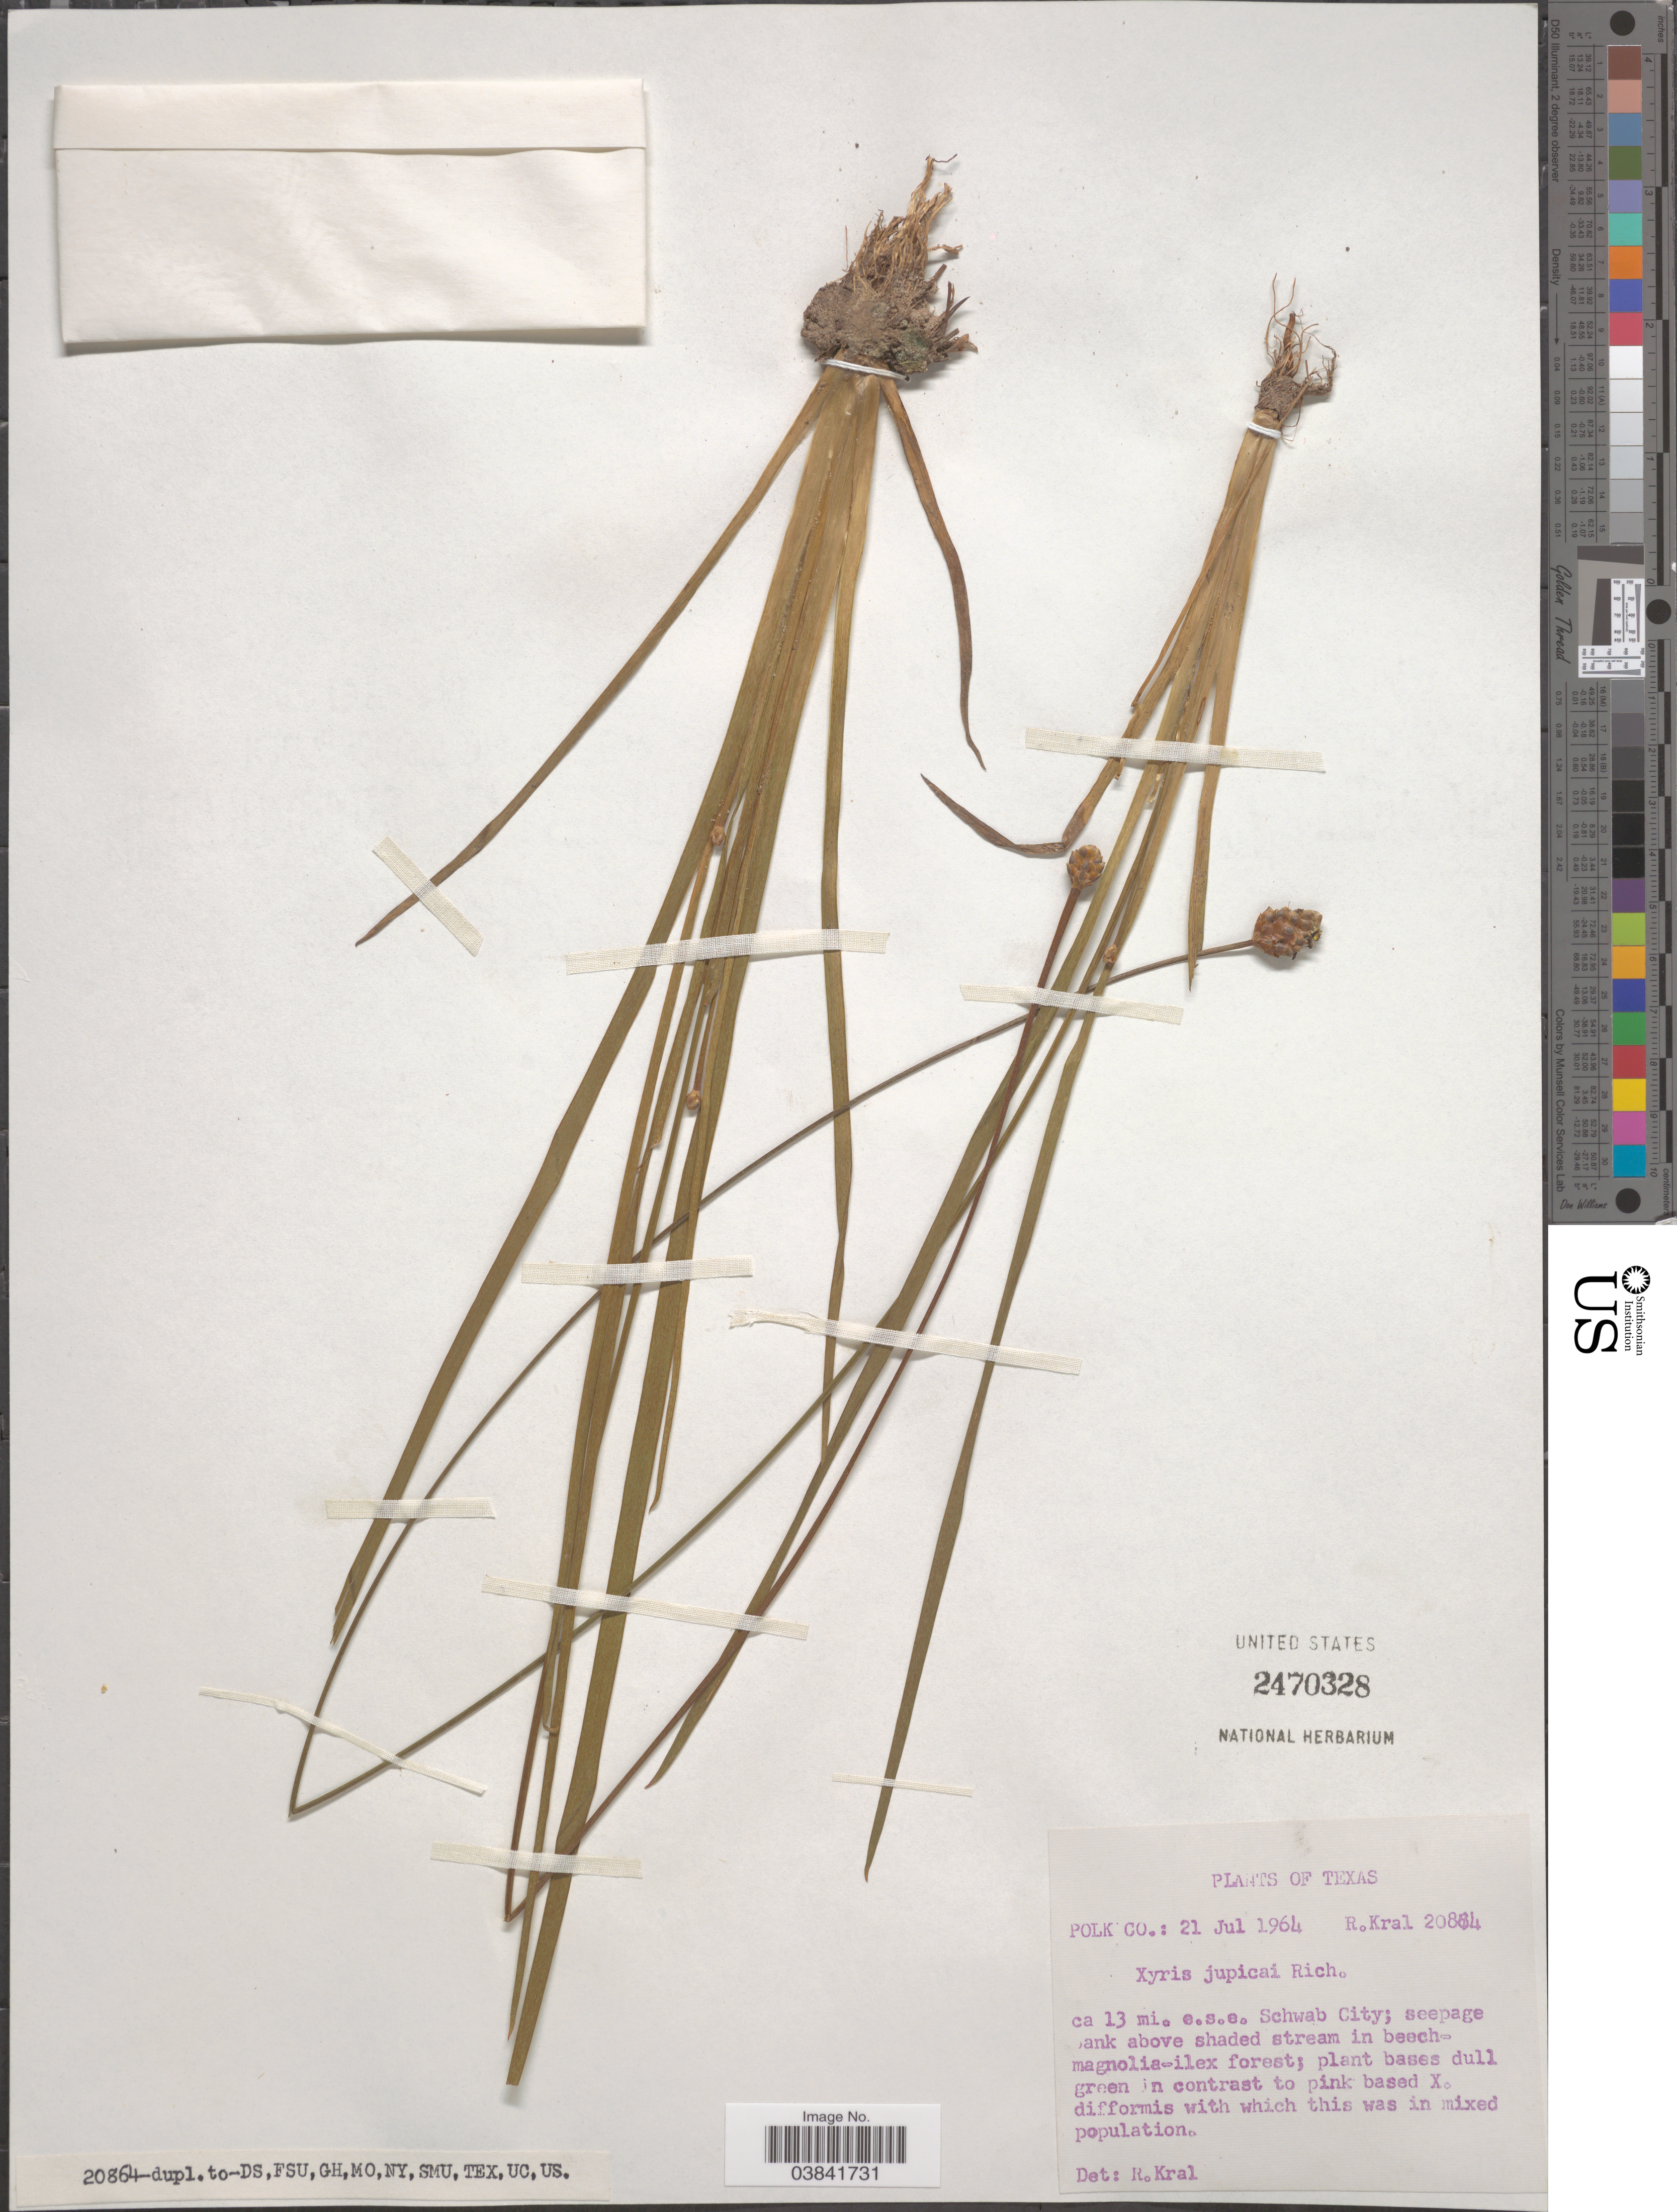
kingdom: Plantae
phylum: Tracheophyta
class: Liliopsida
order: Poales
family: Xyridaceae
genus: Xyris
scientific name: Xyris jupicai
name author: Rich.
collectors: R. Kral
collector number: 20884*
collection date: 1964-07-21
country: United States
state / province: Texas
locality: Polk Co.: ca 13 mi. e.s.e. Schwab City.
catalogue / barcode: US 2470328